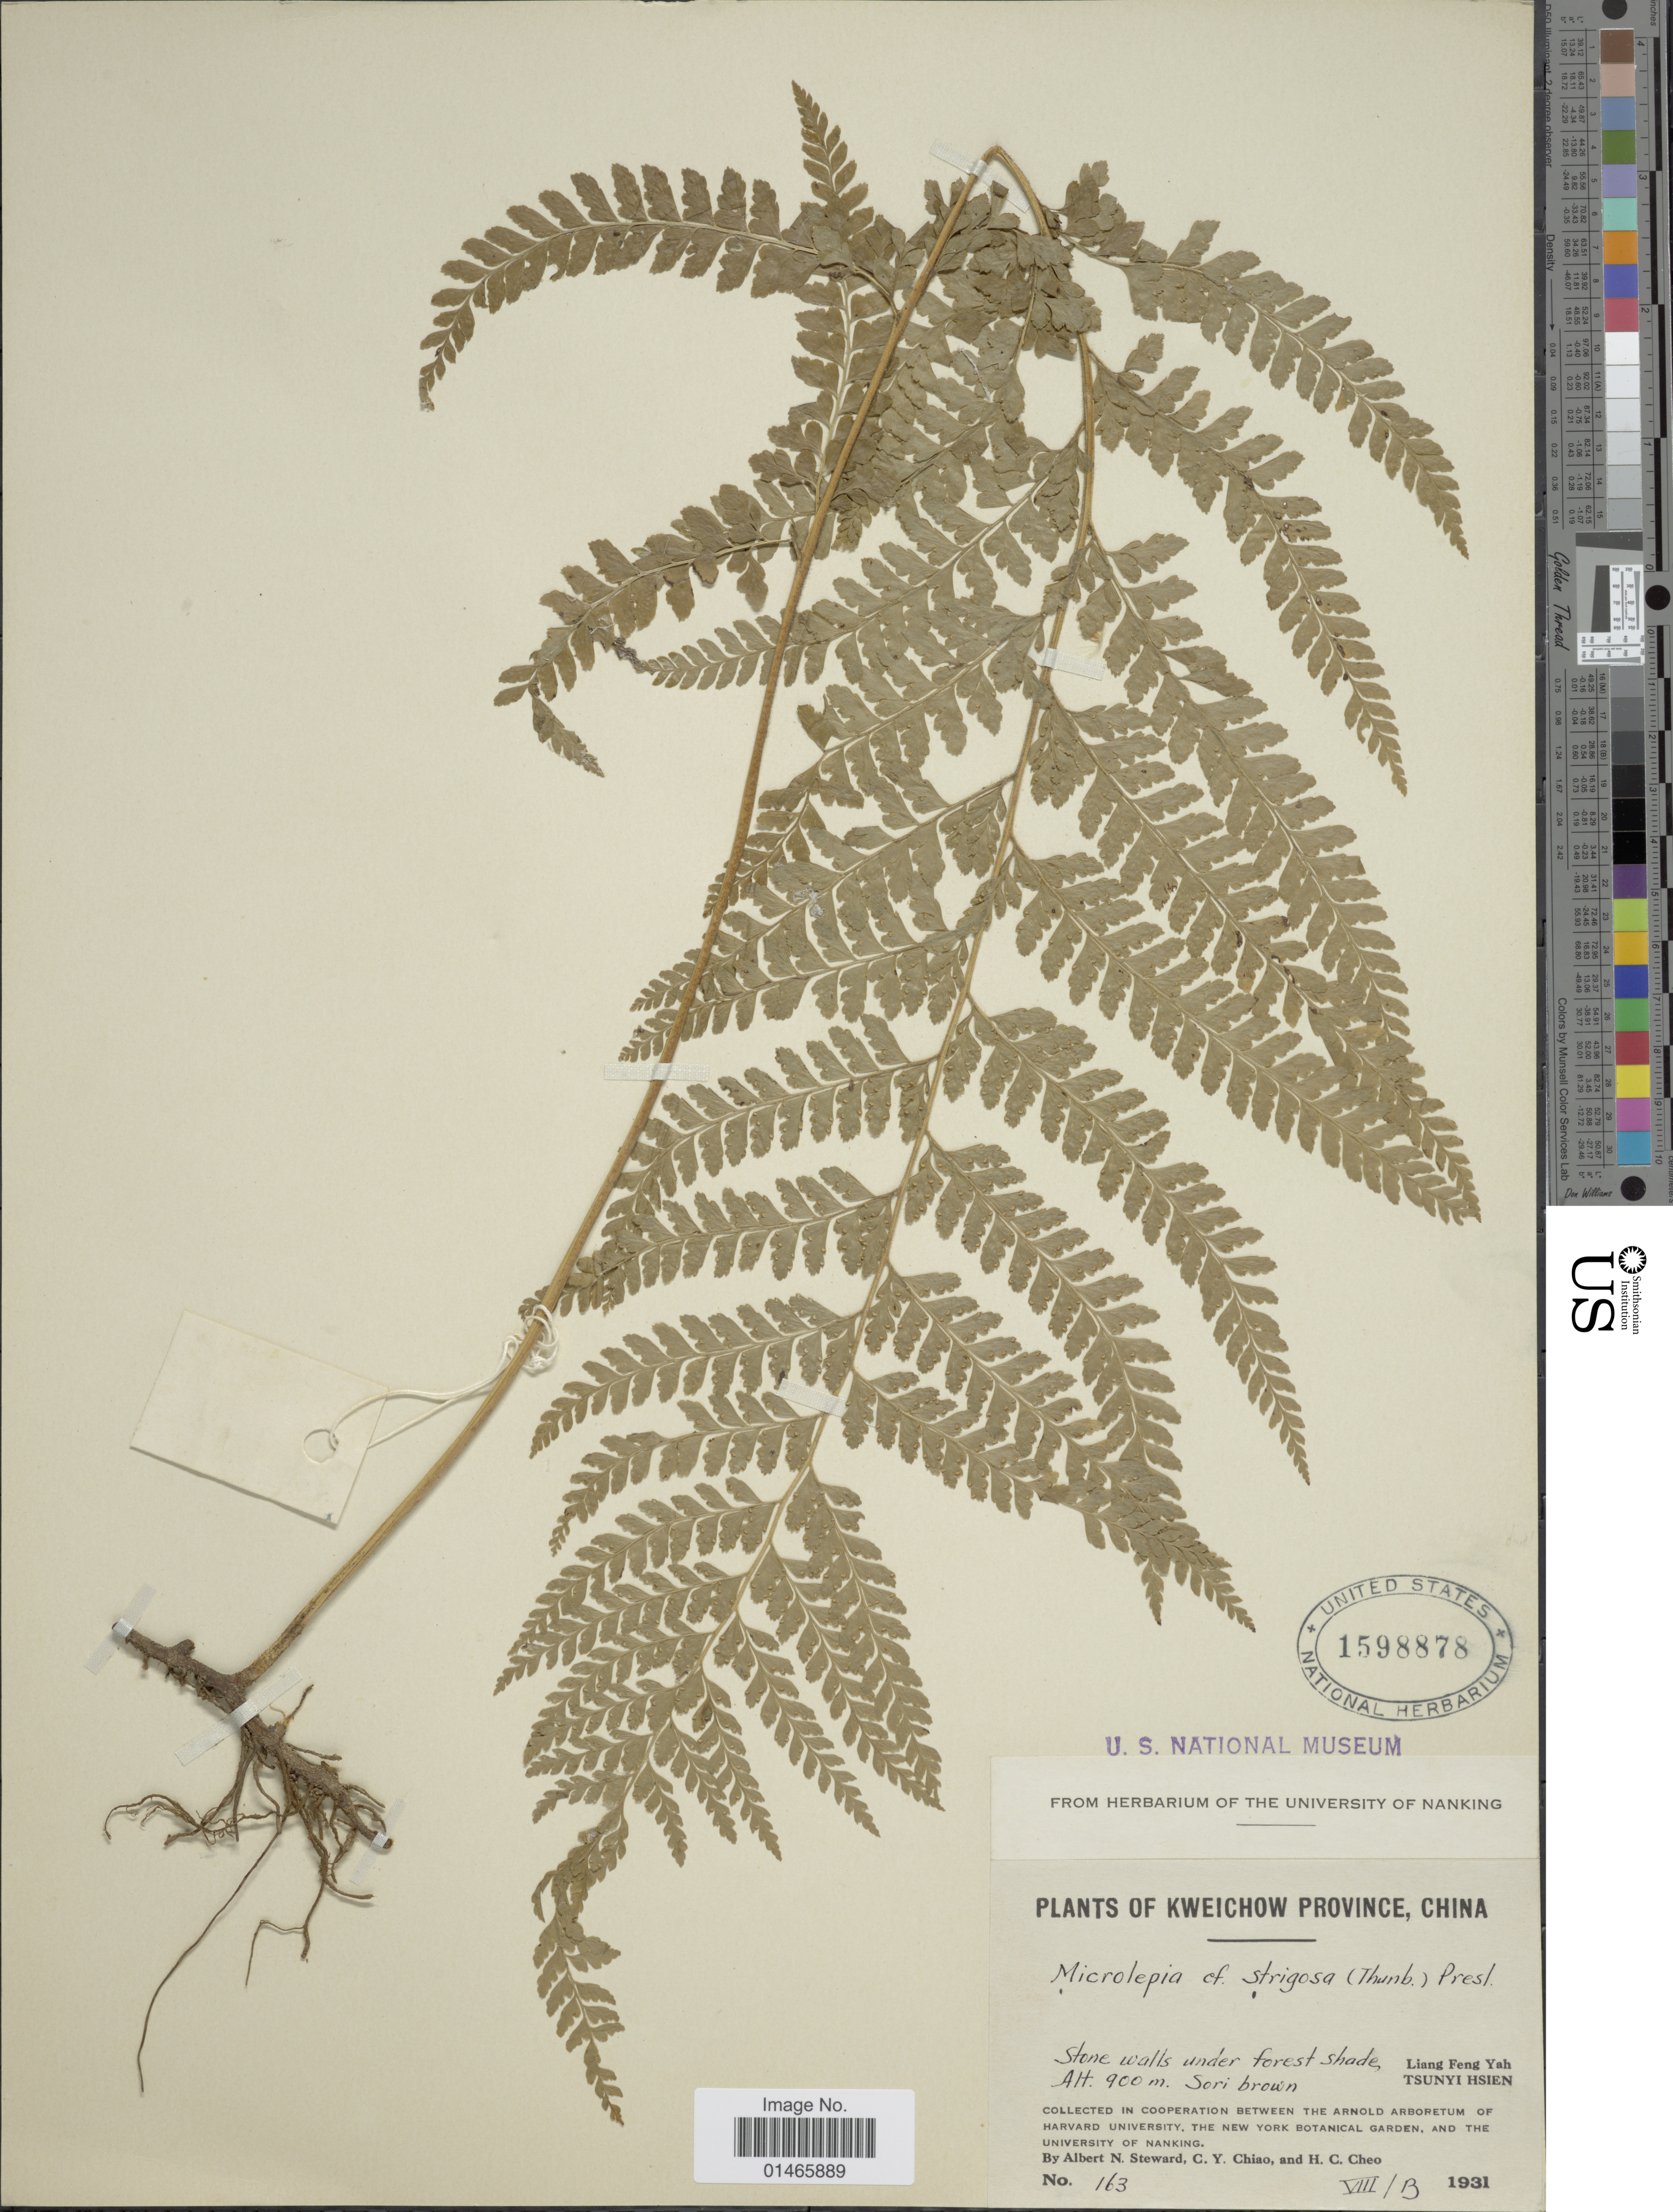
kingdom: Plantae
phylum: Tracheophyta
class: Polypodiopsida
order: Polypodiales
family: Dennstaedtiaceae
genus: Microlepia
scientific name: Microlepia strigosa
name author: (Thunb.) J. Presl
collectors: A. N. Steward, C. Y. Chiao & H. Cheo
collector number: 163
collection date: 1931-08-13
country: China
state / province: Guizhou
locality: Kweichow, Liang Fenh Yah, Tsunyi Hsien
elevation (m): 900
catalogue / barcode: US 1598878